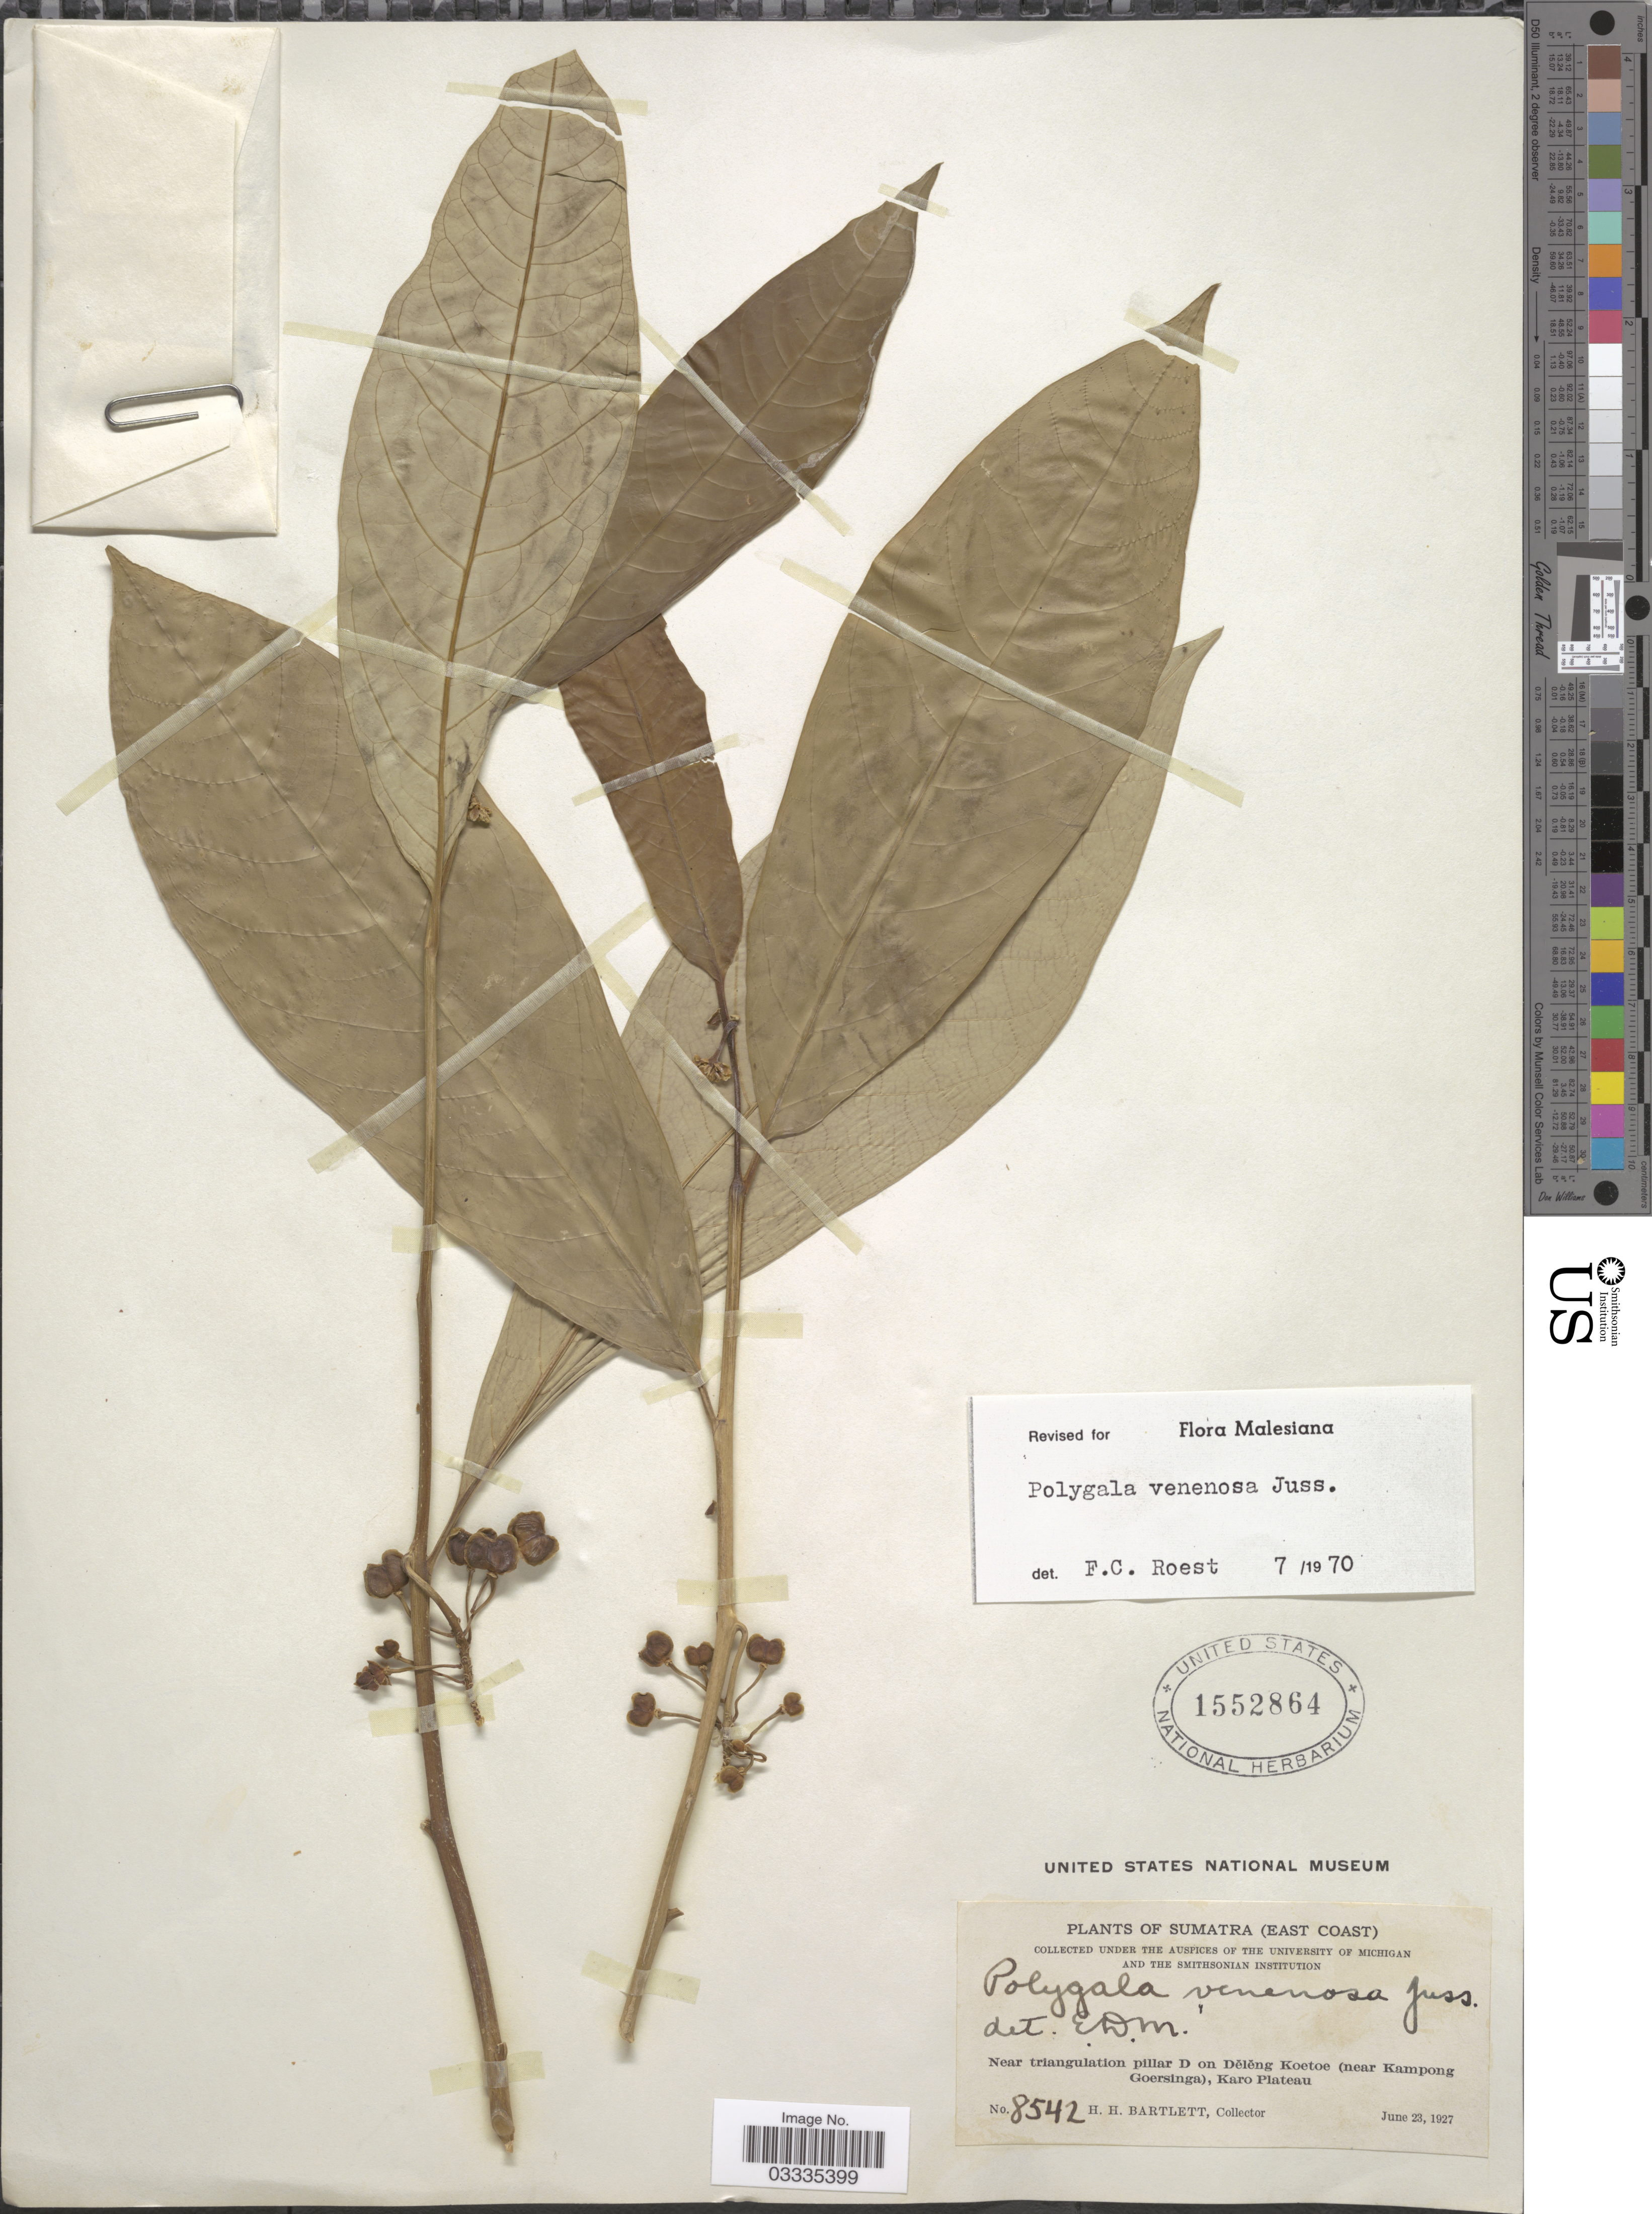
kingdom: Plantae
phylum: Tracheophyta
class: Magnoliopsida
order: Fabales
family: Polygalaceae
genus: Polygala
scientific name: Polygala venenosa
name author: Juss. ex Poir.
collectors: H. H. Bartlett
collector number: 8542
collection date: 1927-06-23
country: Indonesia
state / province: Sumatra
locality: (East Coast). Near triangulation pillar D on Deleng Koetoe (near Kampong Goersinga), Karo Plateau.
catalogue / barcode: US 1552864